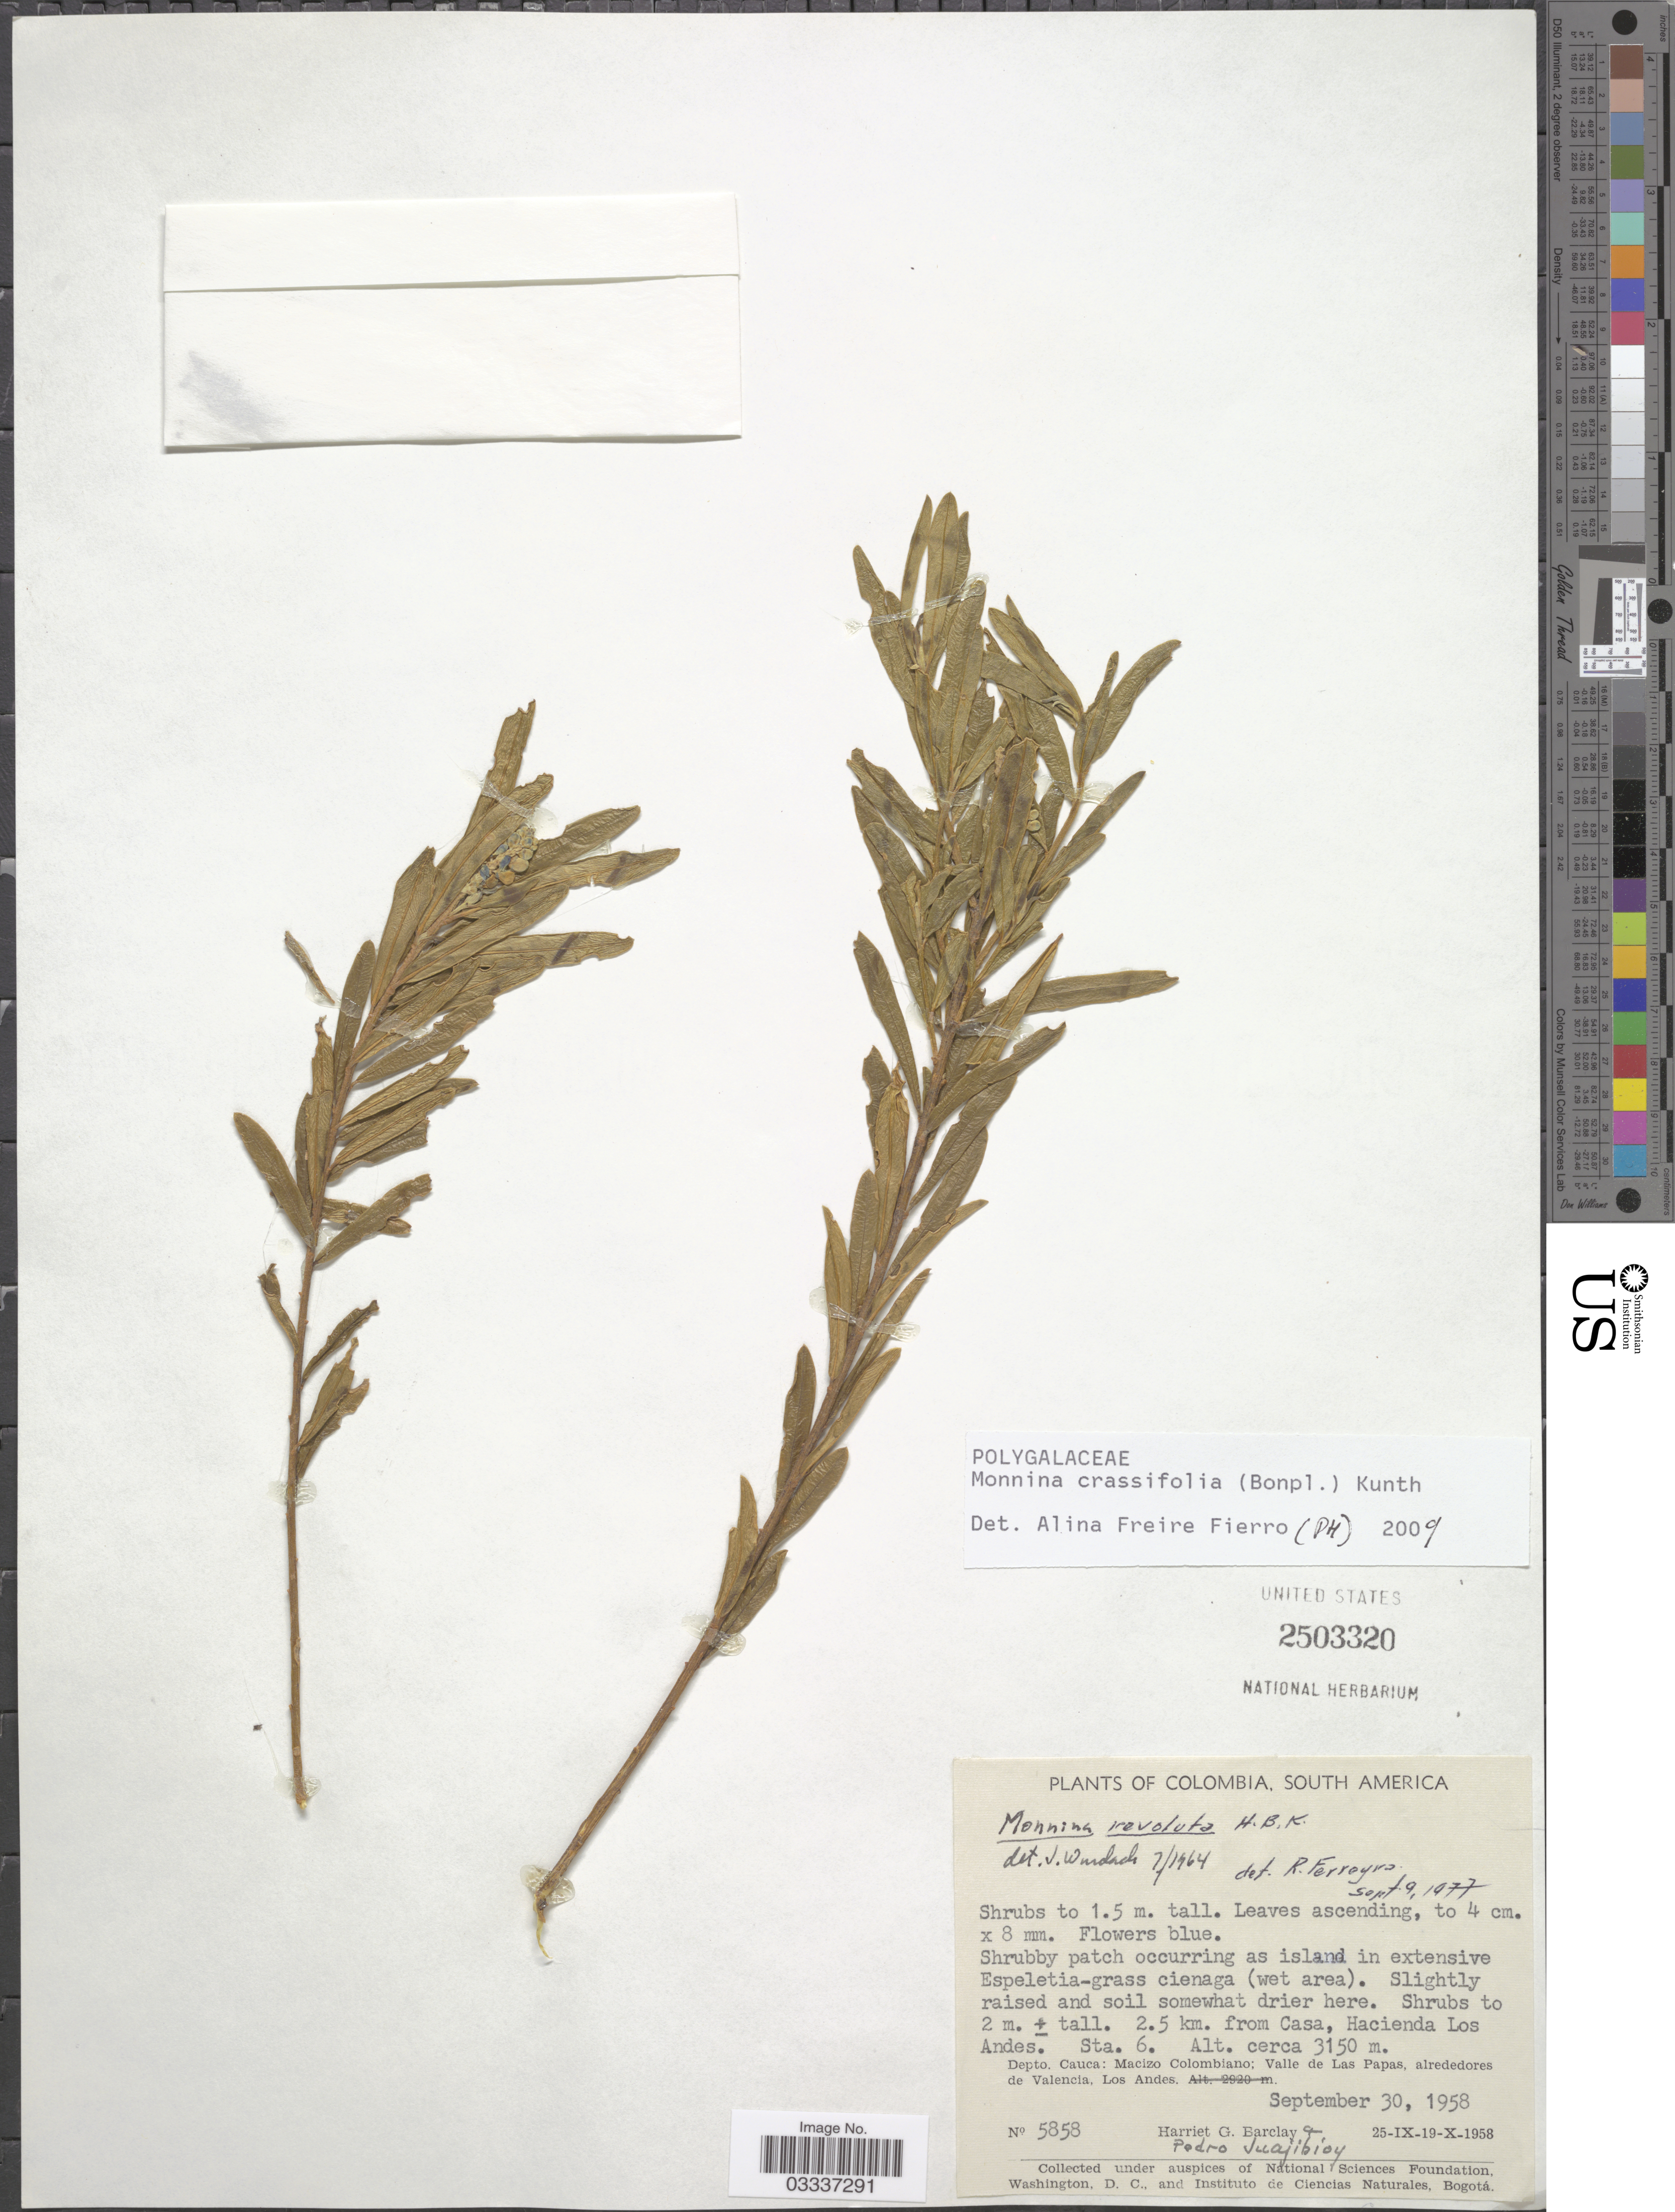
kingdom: Plantae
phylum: Tracheophyta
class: Magnoliopsida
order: Fabales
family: Polygalaceae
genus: Monnina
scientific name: Monnina crassifolia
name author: (Bonpl.) Kunth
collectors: H. G. Barclay & P. Juajibioy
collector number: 5858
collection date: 1958-09-30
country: Colombia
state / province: Cauca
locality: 2.5 km. from Casa, Hacienda Los Andes. Sta. 6, Depto. Cauca: Macizo Colombiano; Valle de Las Papas, alrededores de Valencia, Los Andes.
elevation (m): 3150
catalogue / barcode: US 2503320